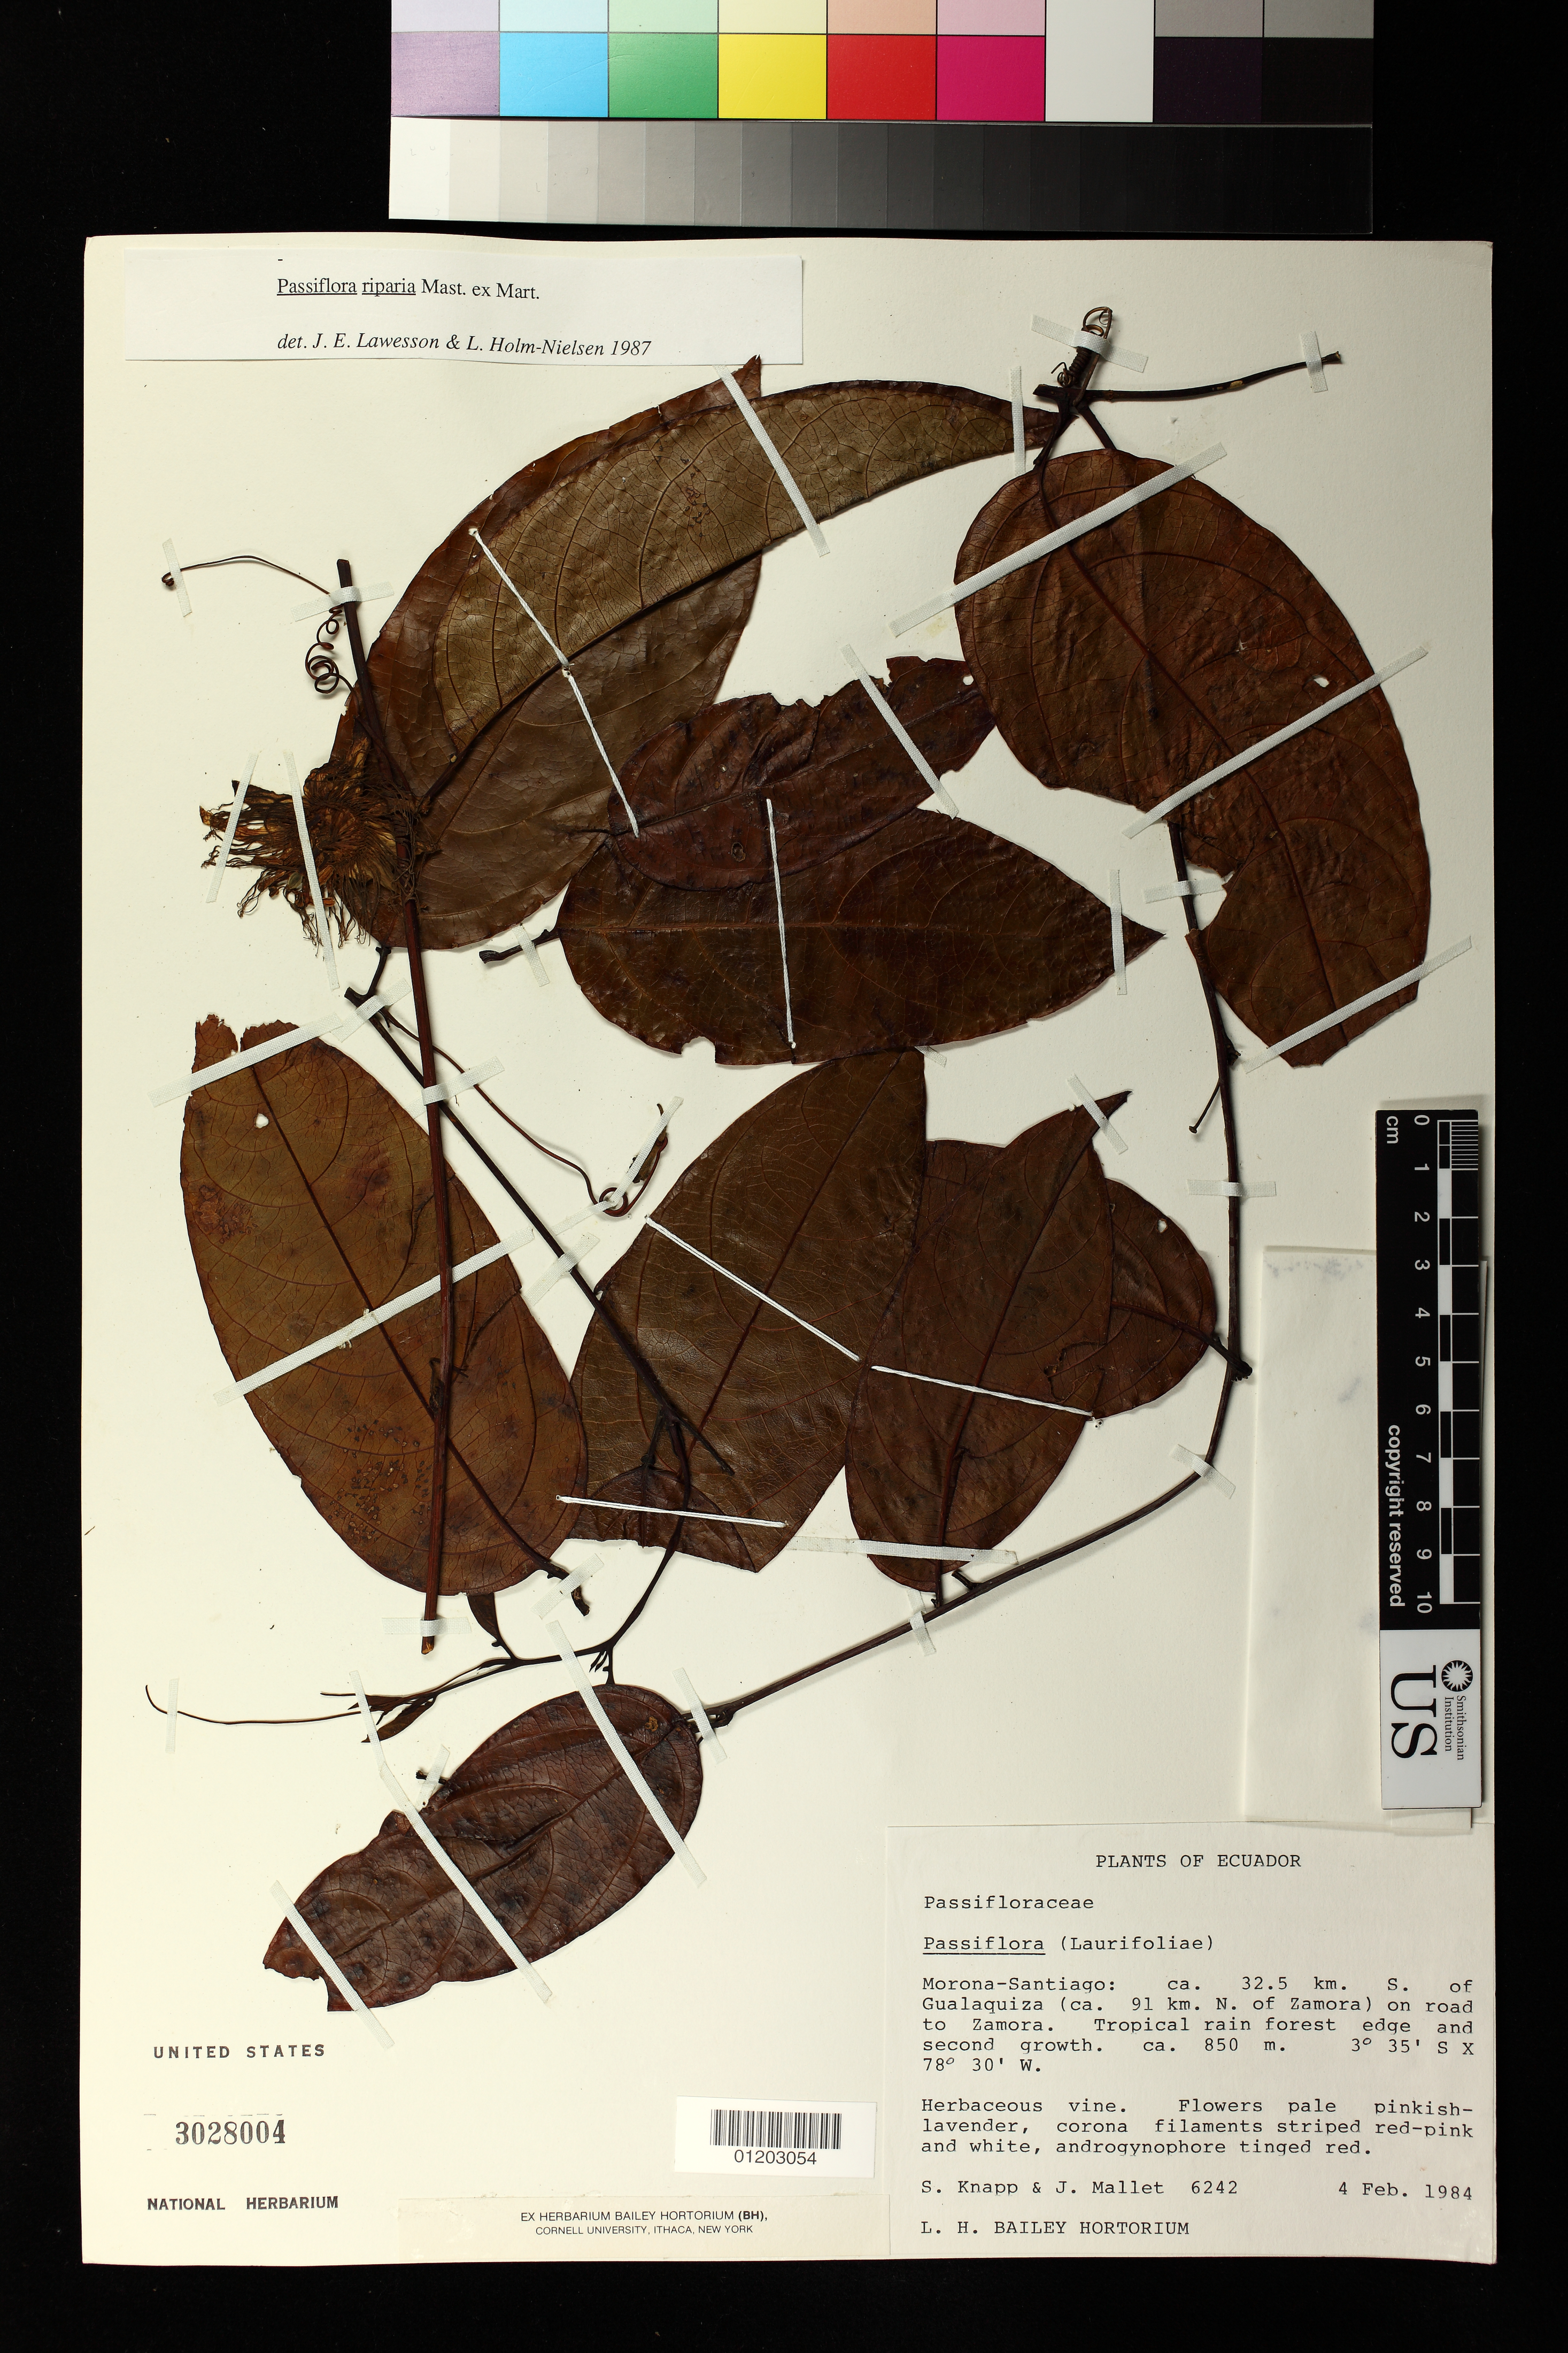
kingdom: Plantae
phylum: Tracheophyta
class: Magnoliopsida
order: Malpighiales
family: Passifloraceae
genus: Passiflora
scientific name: Passiflora riparia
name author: Mart. ex Mast.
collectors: S. Knapp & J. Mallet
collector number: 6242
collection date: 1984-02-04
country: Ecuador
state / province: Morona-Santiago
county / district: Gualaquiza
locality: ca. 32.5 km. S. of Gualaquiza (ca. 91 km. N. of Zamora) on road to Zamora. Tropical rain forest edge and second growth.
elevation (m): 850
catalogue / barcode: US 3028004